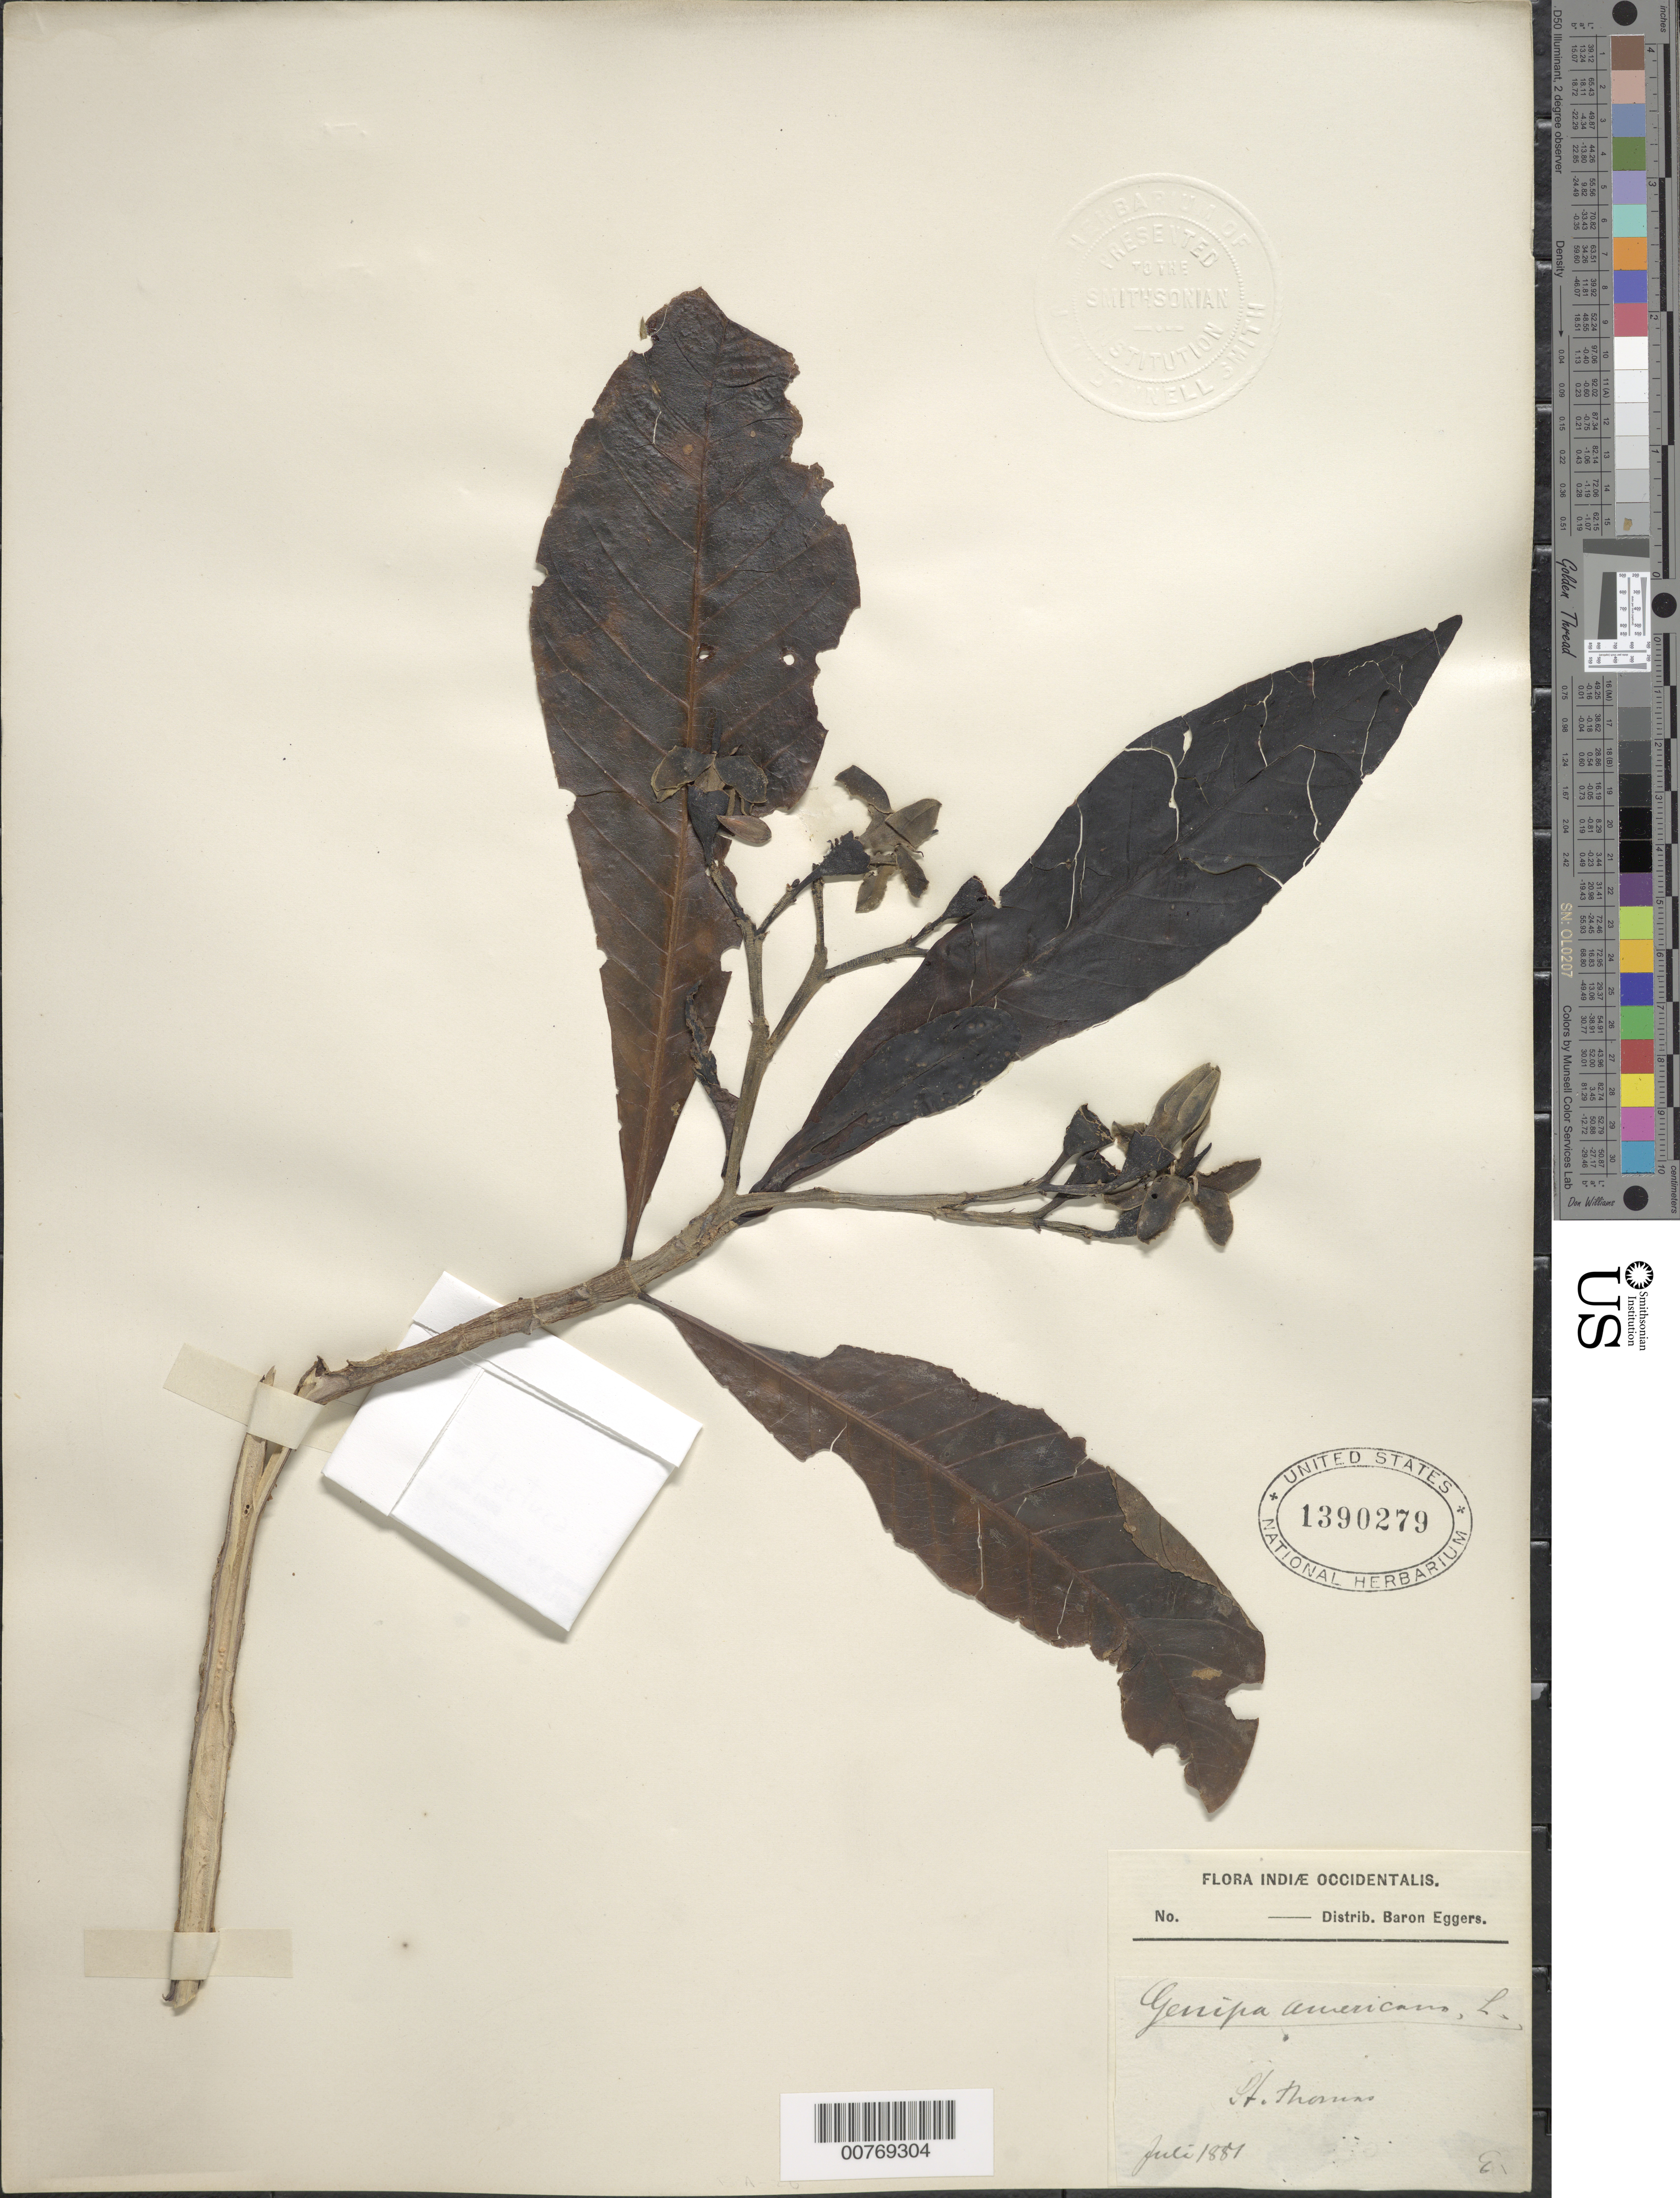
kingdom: Plantae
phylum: Tracheophyta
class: Magnoliopsida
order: Gentianales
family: Rubiaceae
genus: Genipa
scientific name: Genipa americana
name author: L.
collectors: H. F. A. von Eggers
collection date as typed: Jul 1887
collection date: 1887-07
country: U.S. Virgin Islands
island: St. Thomas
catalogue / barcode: US 1390279